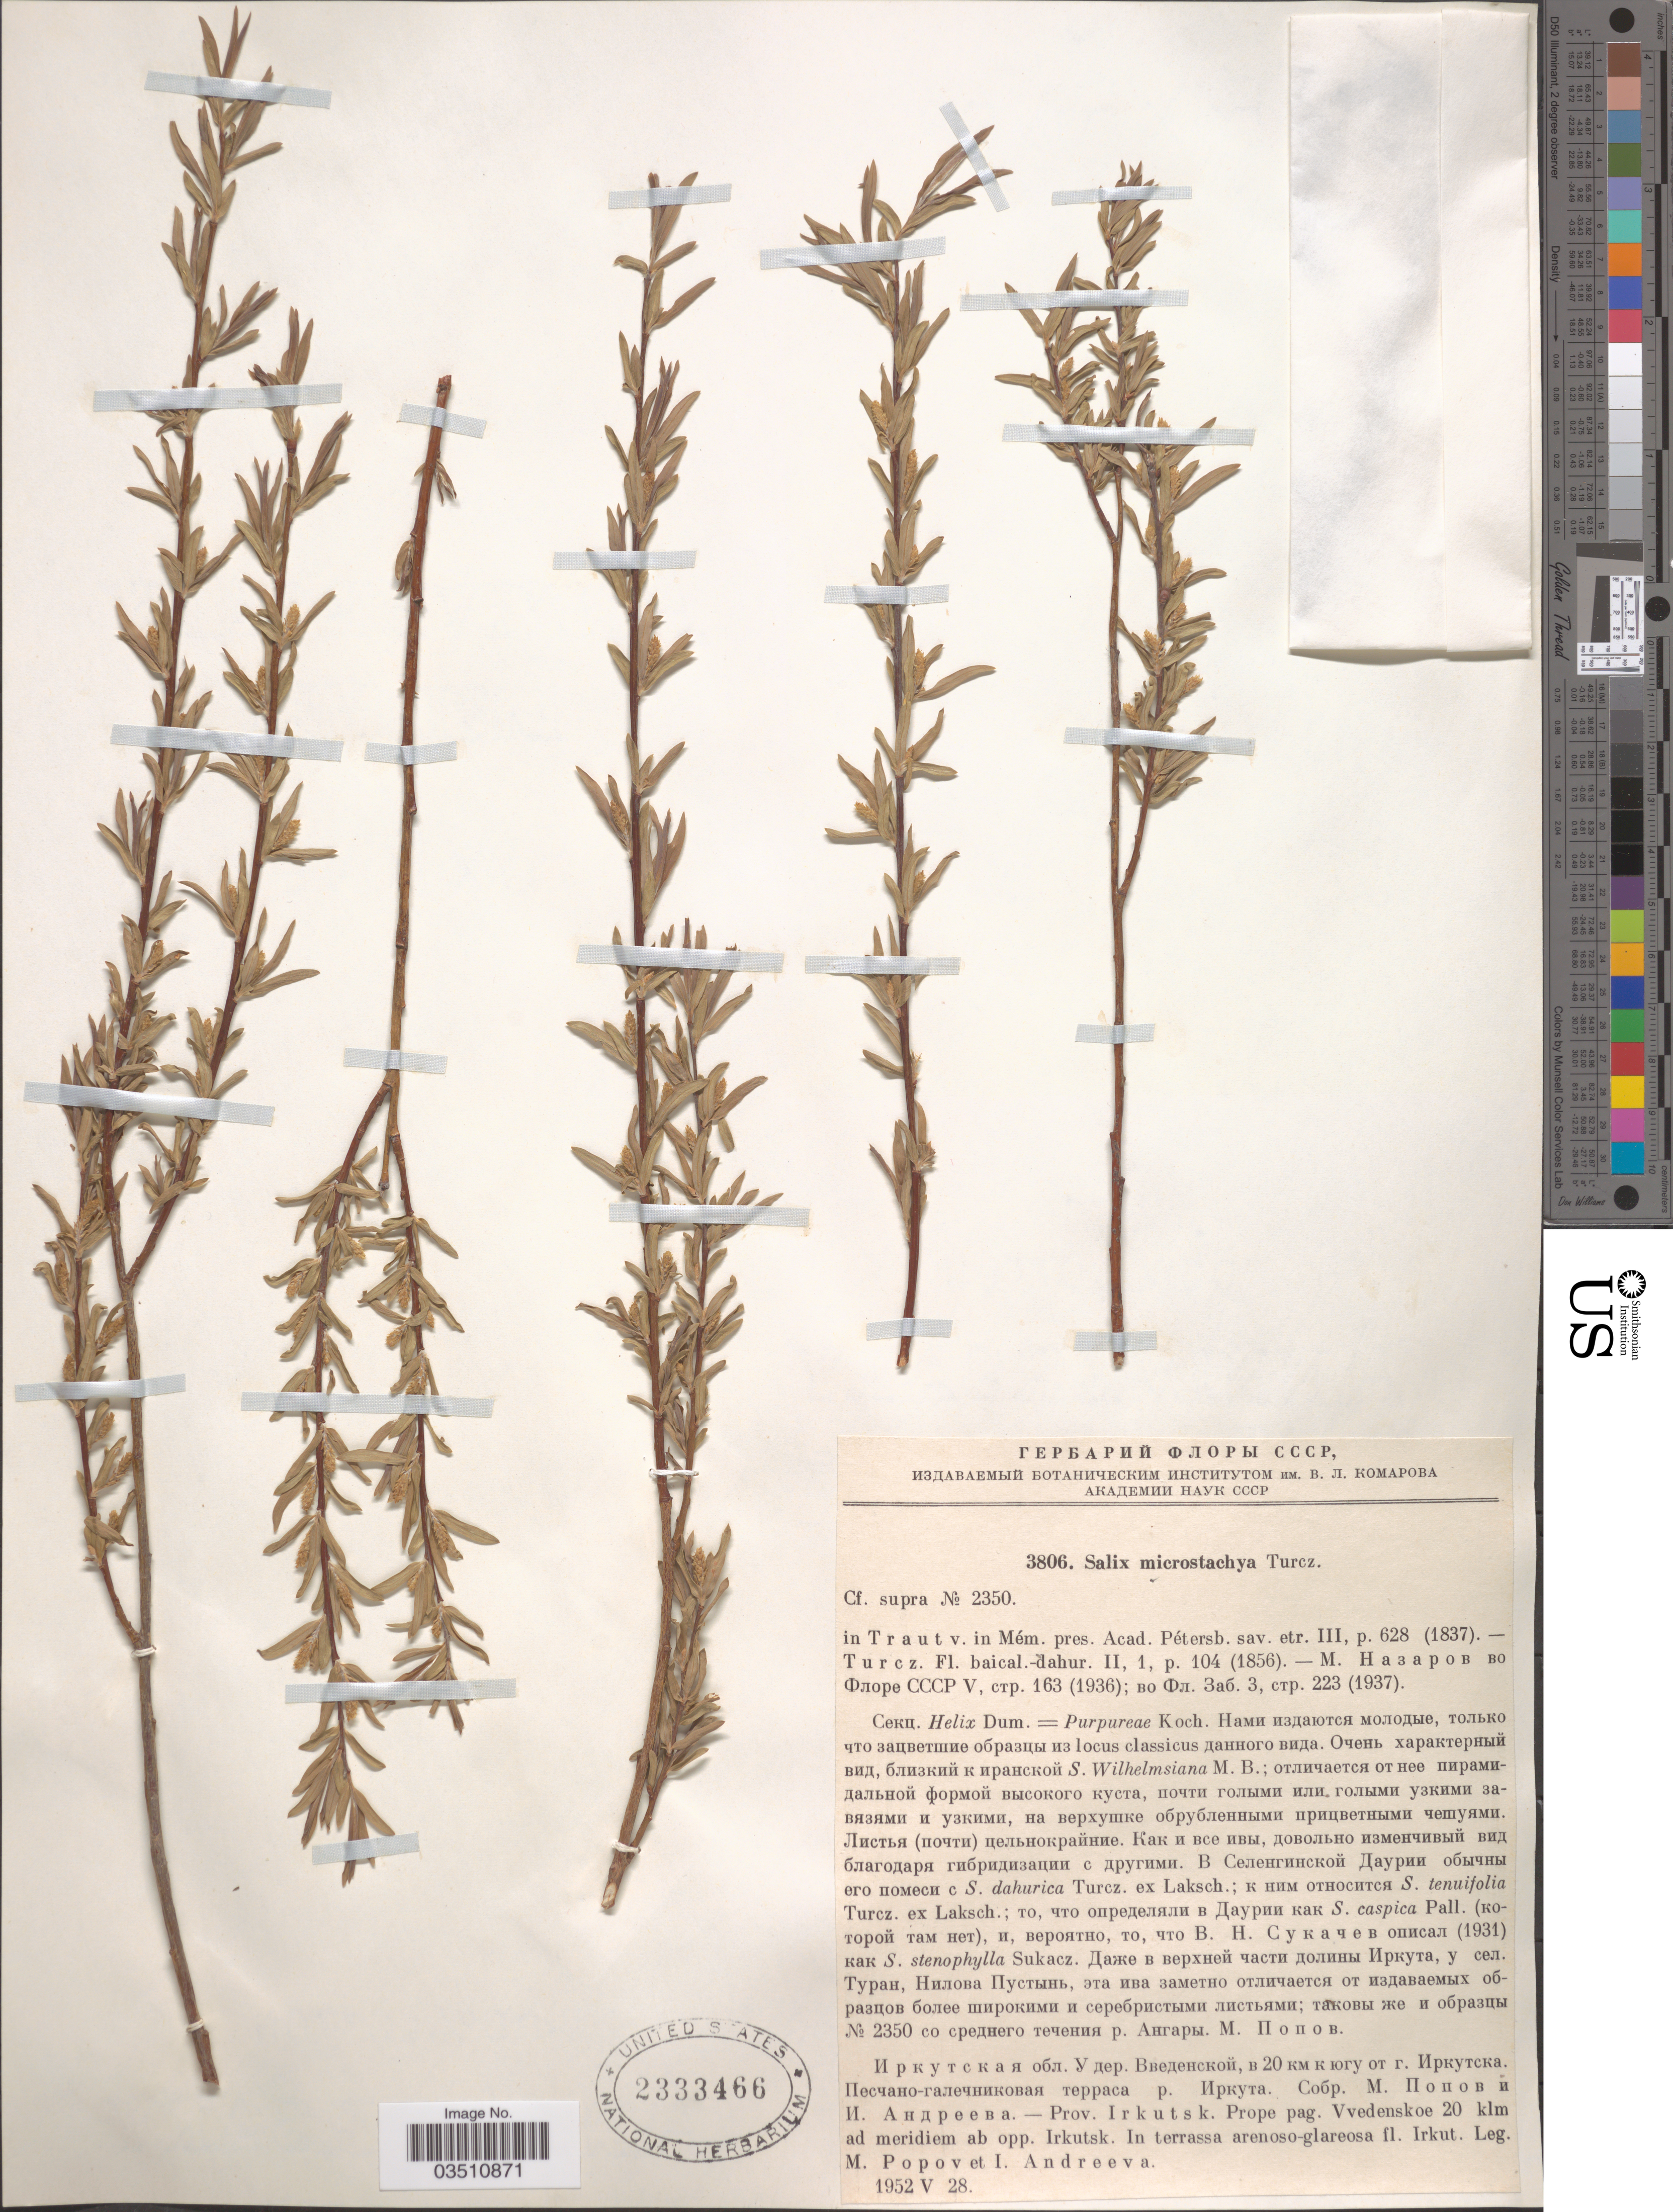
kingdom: Plantae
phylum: Tracheophyta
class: Magnoliopsida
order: Malpighiales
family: Salicaceae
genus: Salix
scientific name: Salix microstachya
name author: Turcz.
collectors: M. Popov & I. Andreeva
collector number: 3806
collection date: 1952-05-28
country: Russian Federation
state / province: Irkutsk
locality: Prope pag. Vvedenskoe 20 klm ad meridiem ab opp. Irkutsk. In terrassa arenoso-glareosa fl. Irkut.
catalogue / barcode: US 2333466